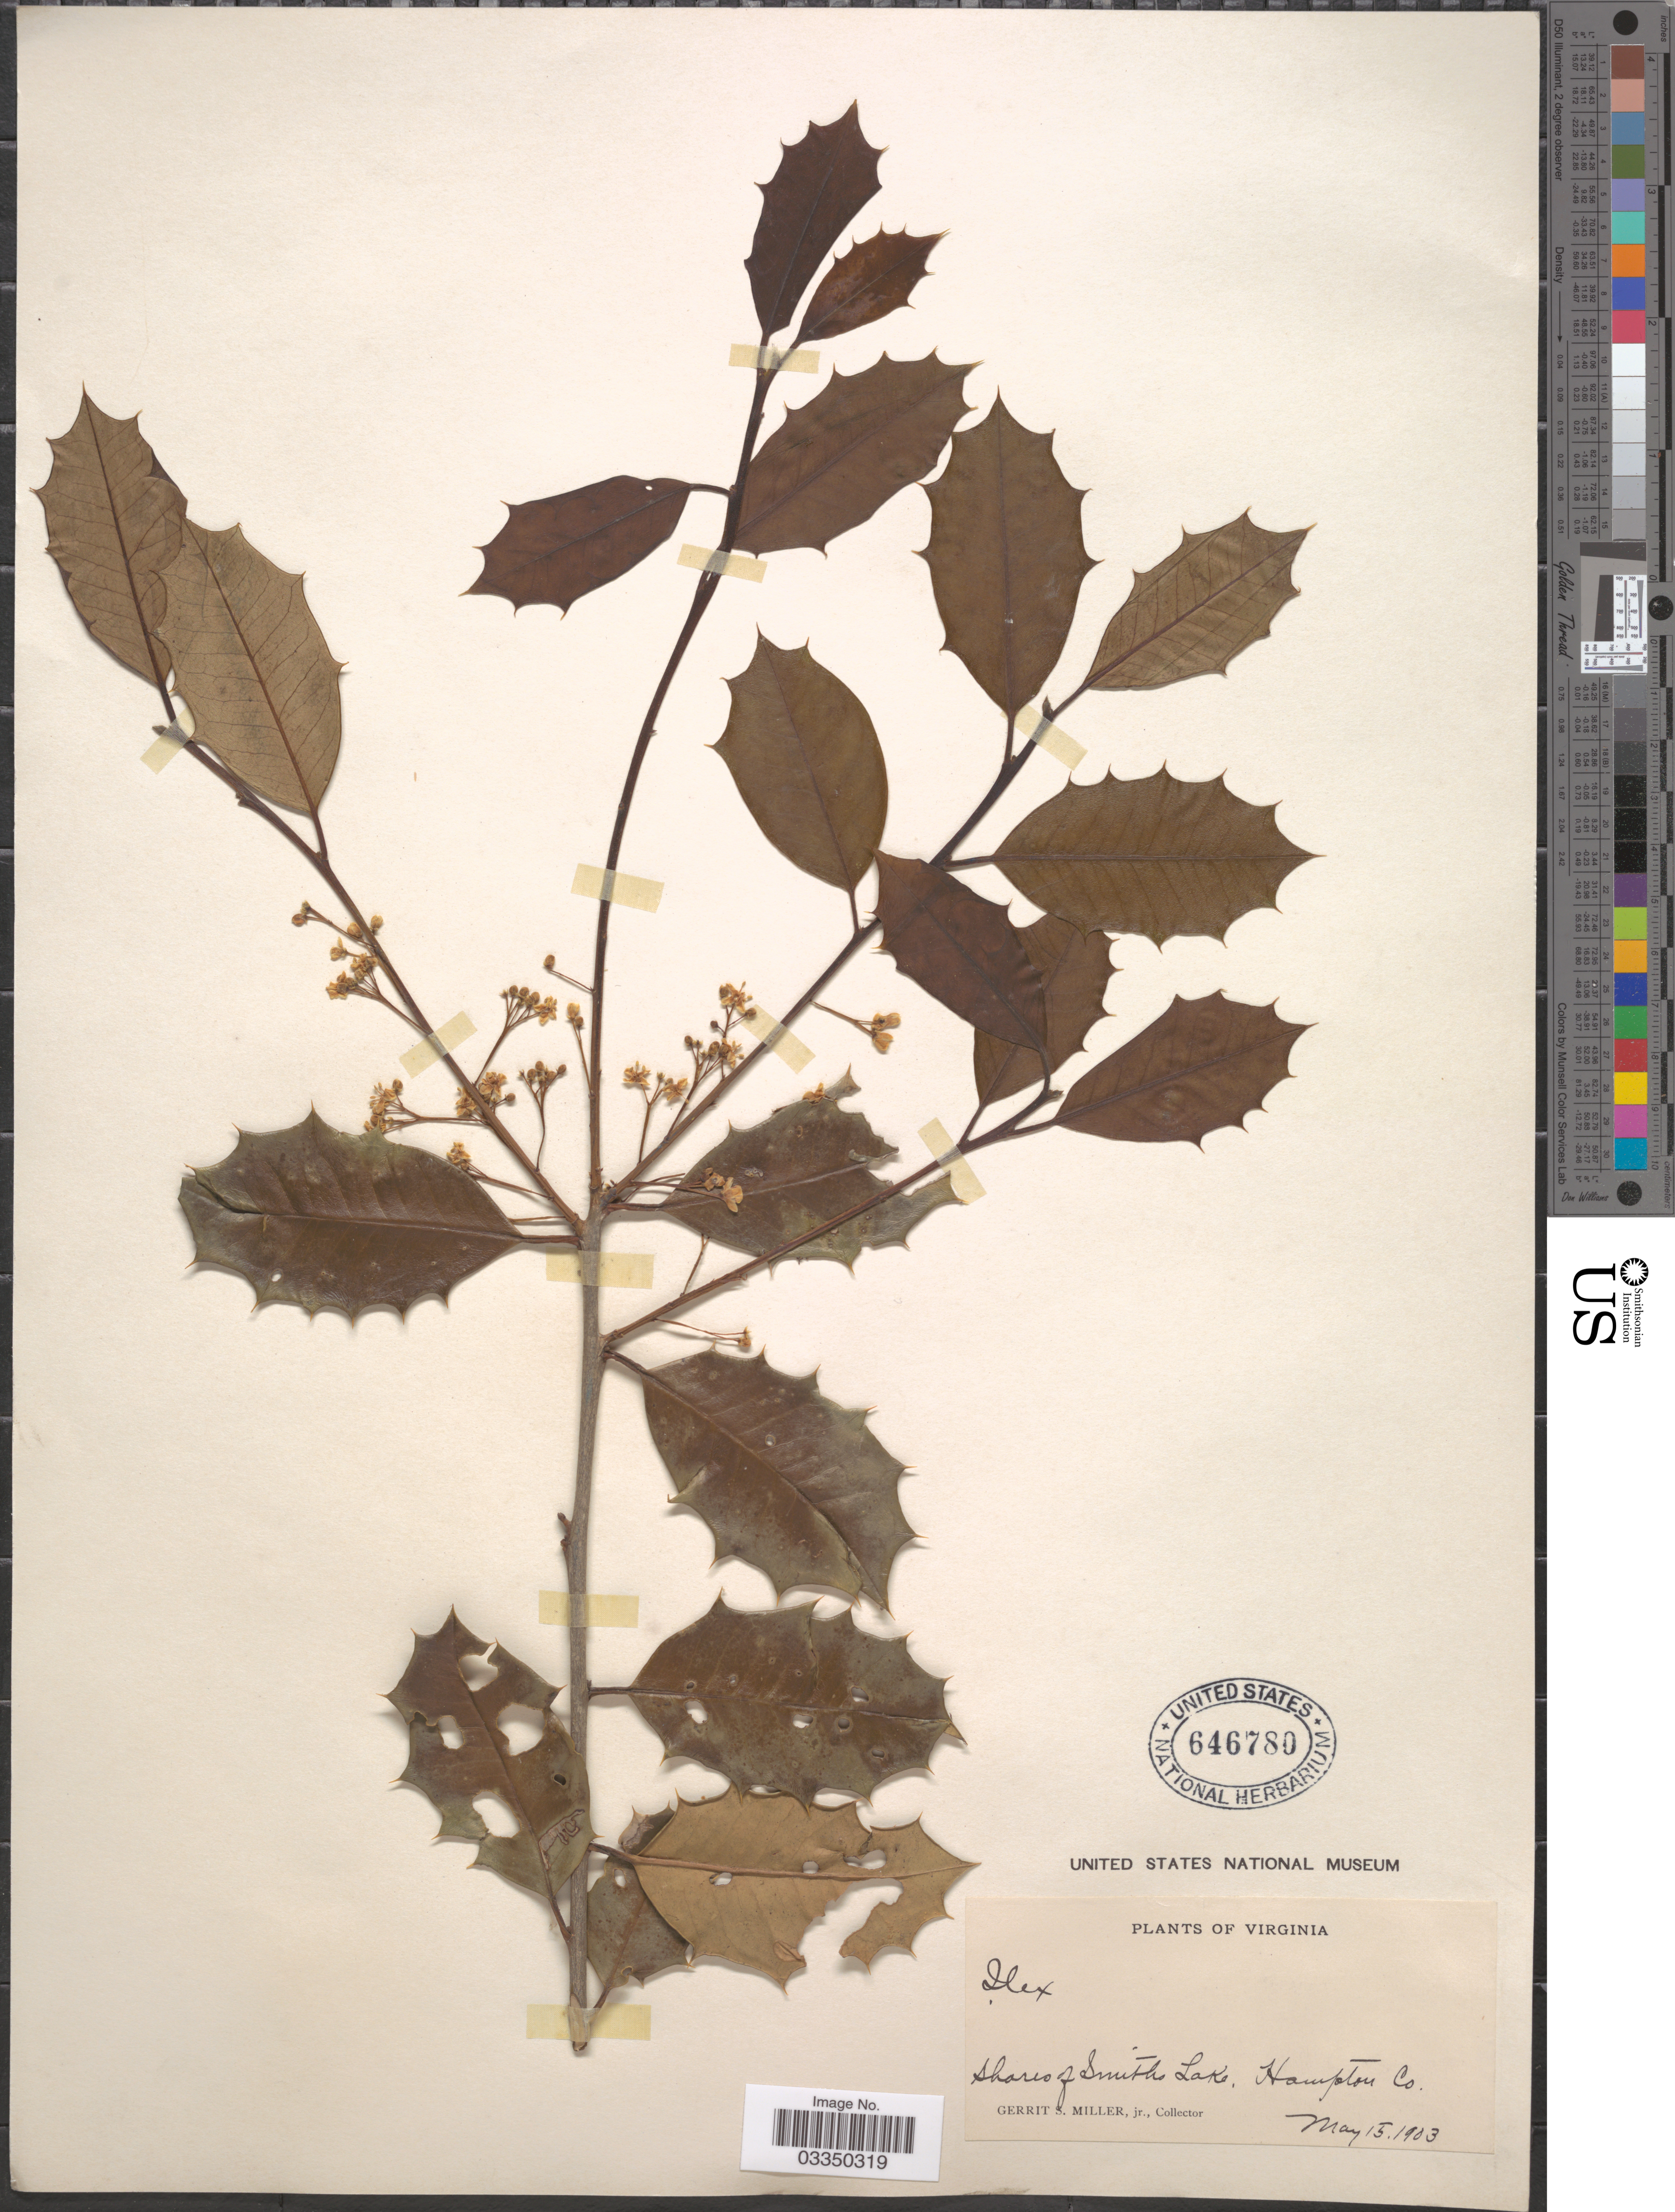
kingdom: Plantae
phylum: Tracheophyta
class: Magnoliopsida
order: Aquifoliales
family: Aquifoliaceae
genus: Ilex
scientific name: Ilex opaca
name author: Aiton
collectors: G. S. Miller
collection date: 1903-05-15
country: United States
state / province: Virginia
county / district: Hampton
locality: Shores of Smith Lake, Hampton Co.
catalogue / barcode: US 646780